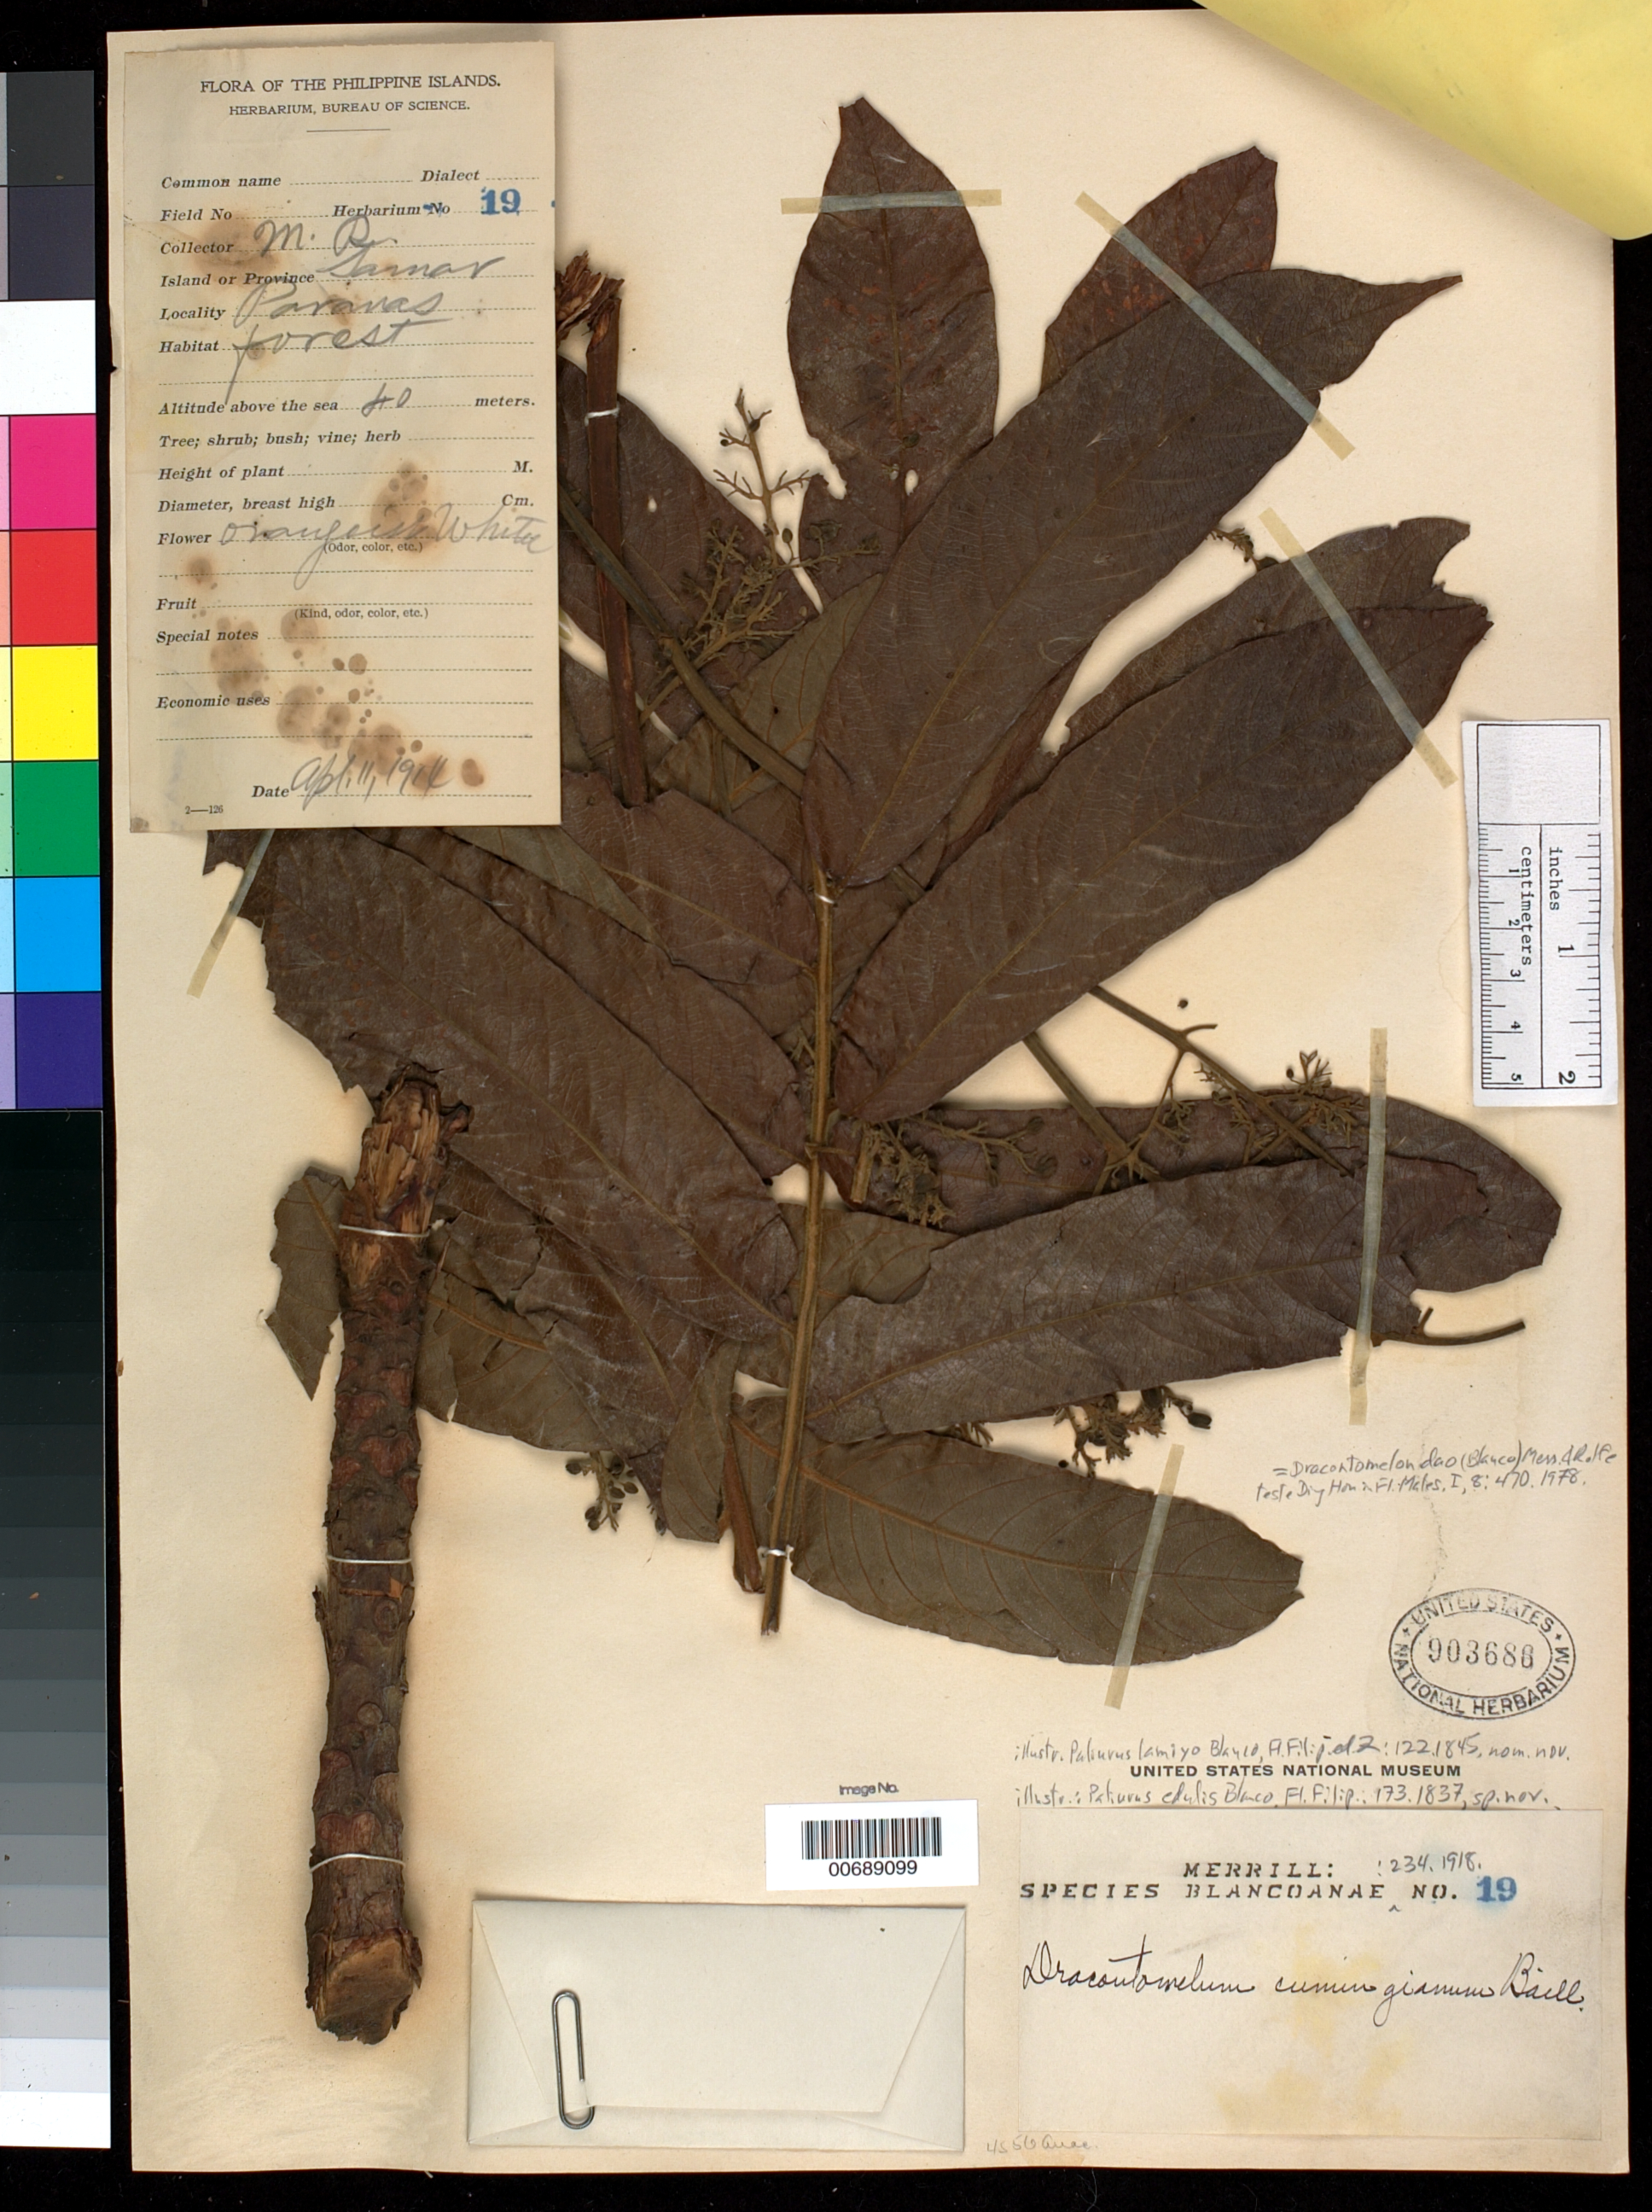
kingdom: Plantae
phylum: Tracheophyta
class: Magnoliopsida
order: Sapindales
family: Anacardiaceae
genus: Dracontomelon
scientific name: Dracontomelon dao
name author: (Blanco) Merr. & Rolfe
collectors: M. Ramos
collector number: Sp. Blancoan. 0019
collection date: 1914-04-11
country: Philippines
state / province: Eastern Visayas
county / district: Eastern Samar / Northern Samar / Western Samar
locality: Pavanas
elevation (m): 40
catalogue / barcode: US 903686